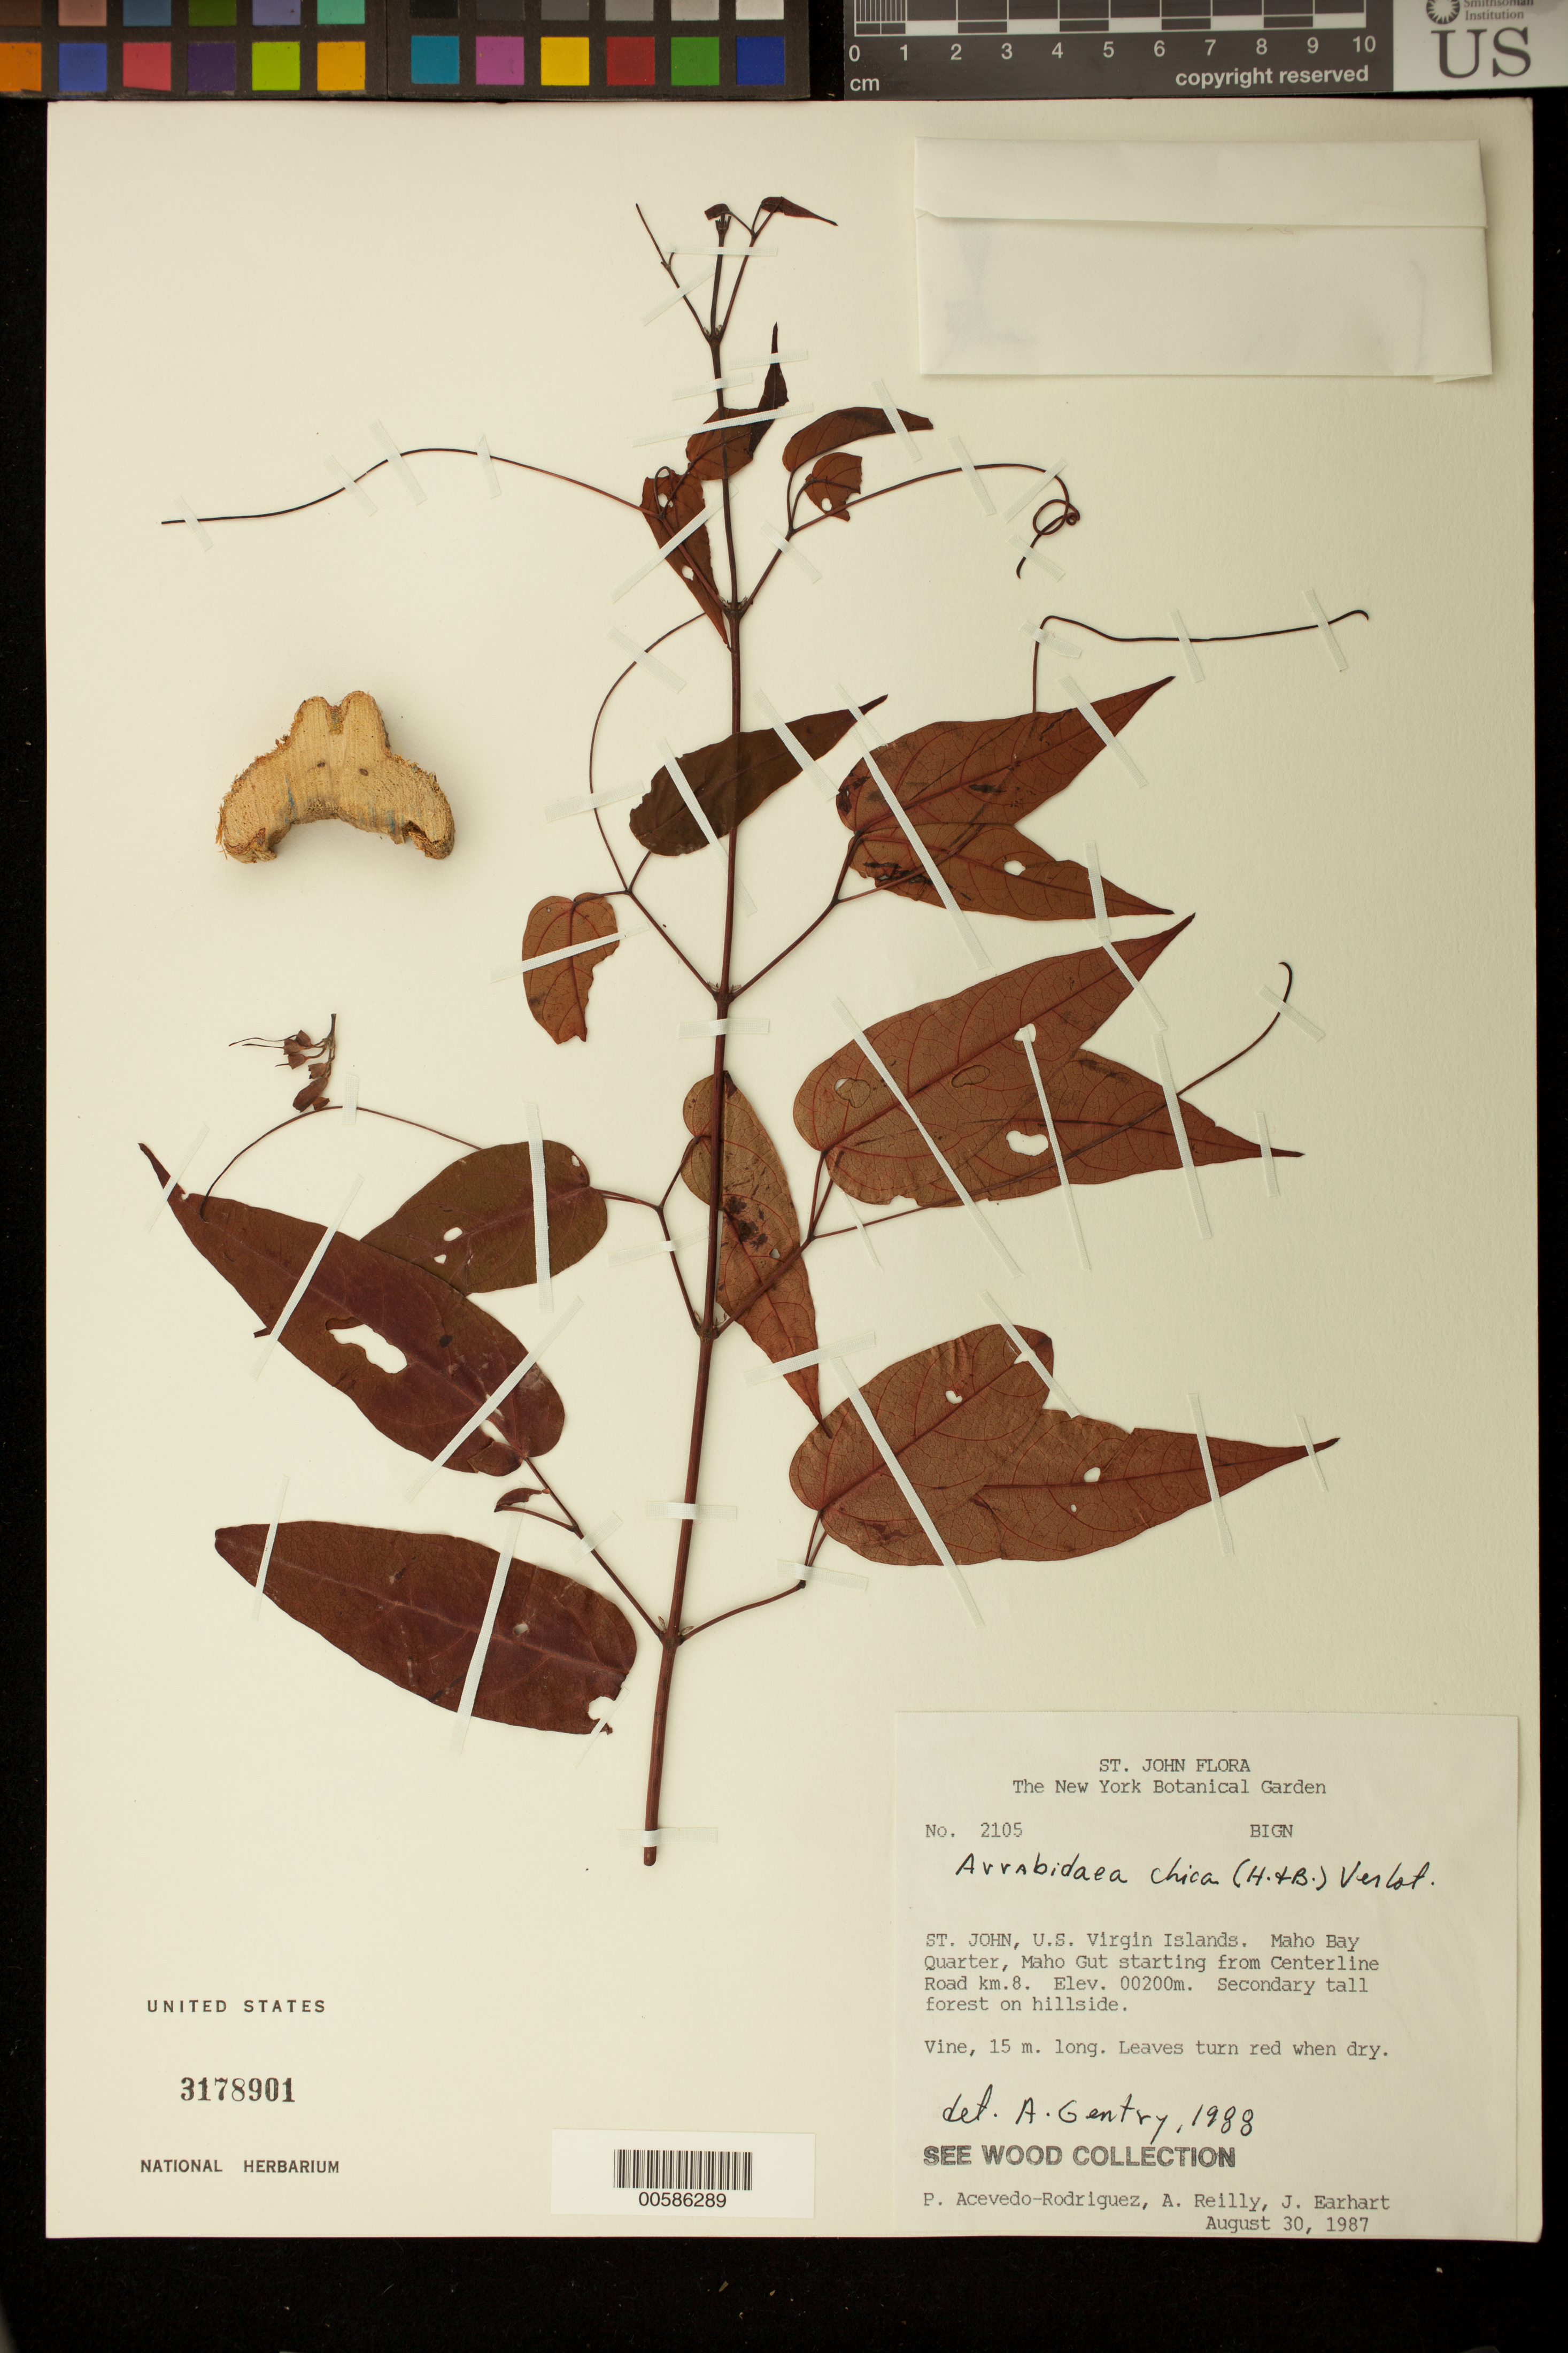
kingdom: Plantae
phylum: Tracheophyta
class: Magnoliopsida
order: Lamiales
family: Bignoniaceae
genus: Fridericia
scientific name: Fridericia chica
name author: (Bonpl.) L.G. Lohmann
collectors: P. Acevedo-Rodr., A. Reilly & J. Earhart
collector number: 2105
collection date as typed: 30 Aug 1987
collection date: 1987-08-30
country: U.S. Virgin Islands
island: St. John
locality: Maho Bay Quarter; Maho Gut starting from Centerline Road km. 8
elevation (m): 360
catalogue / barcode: US 3178901